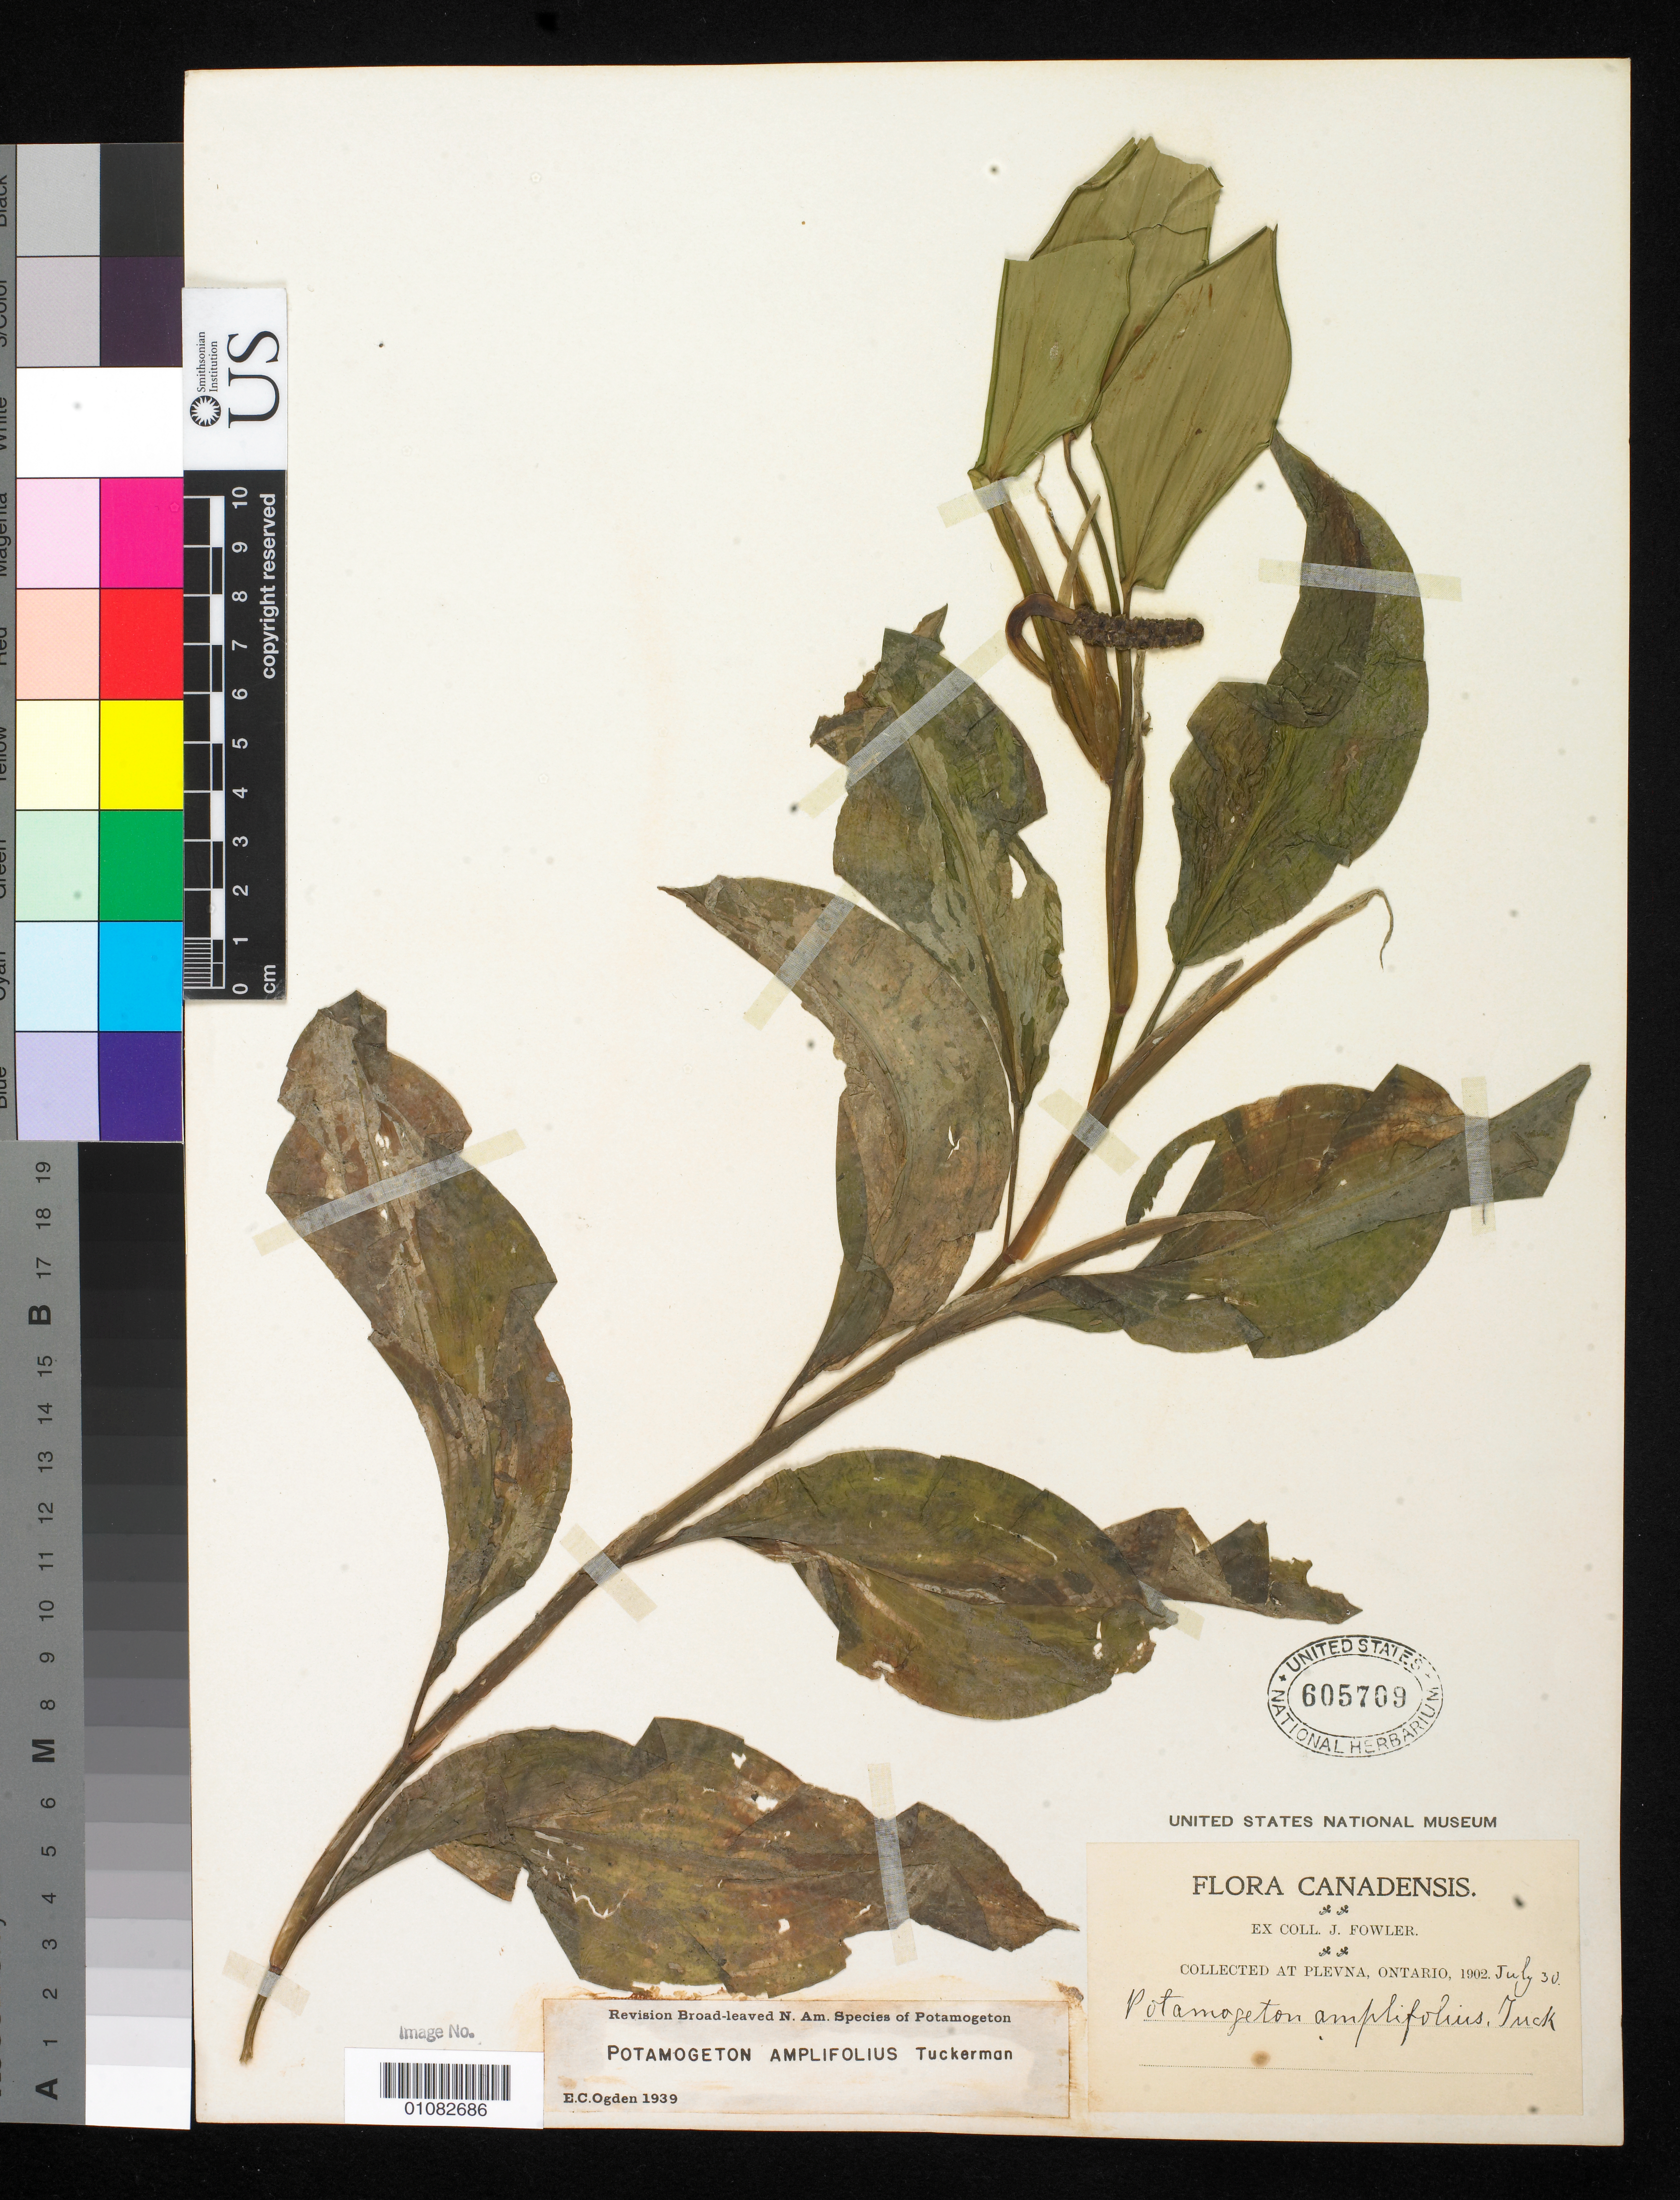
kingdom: Plantae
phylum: Tracheophyta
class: Liliopsida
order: Alismatales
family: Potamogetonaceae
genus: Potamogeton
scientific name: Potamogeton amplifolius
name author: Tuckerm.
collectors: J. P. Fowler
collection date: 1902-07-30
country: Canada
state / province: Ontario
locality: Plevna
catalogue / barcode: US 605709